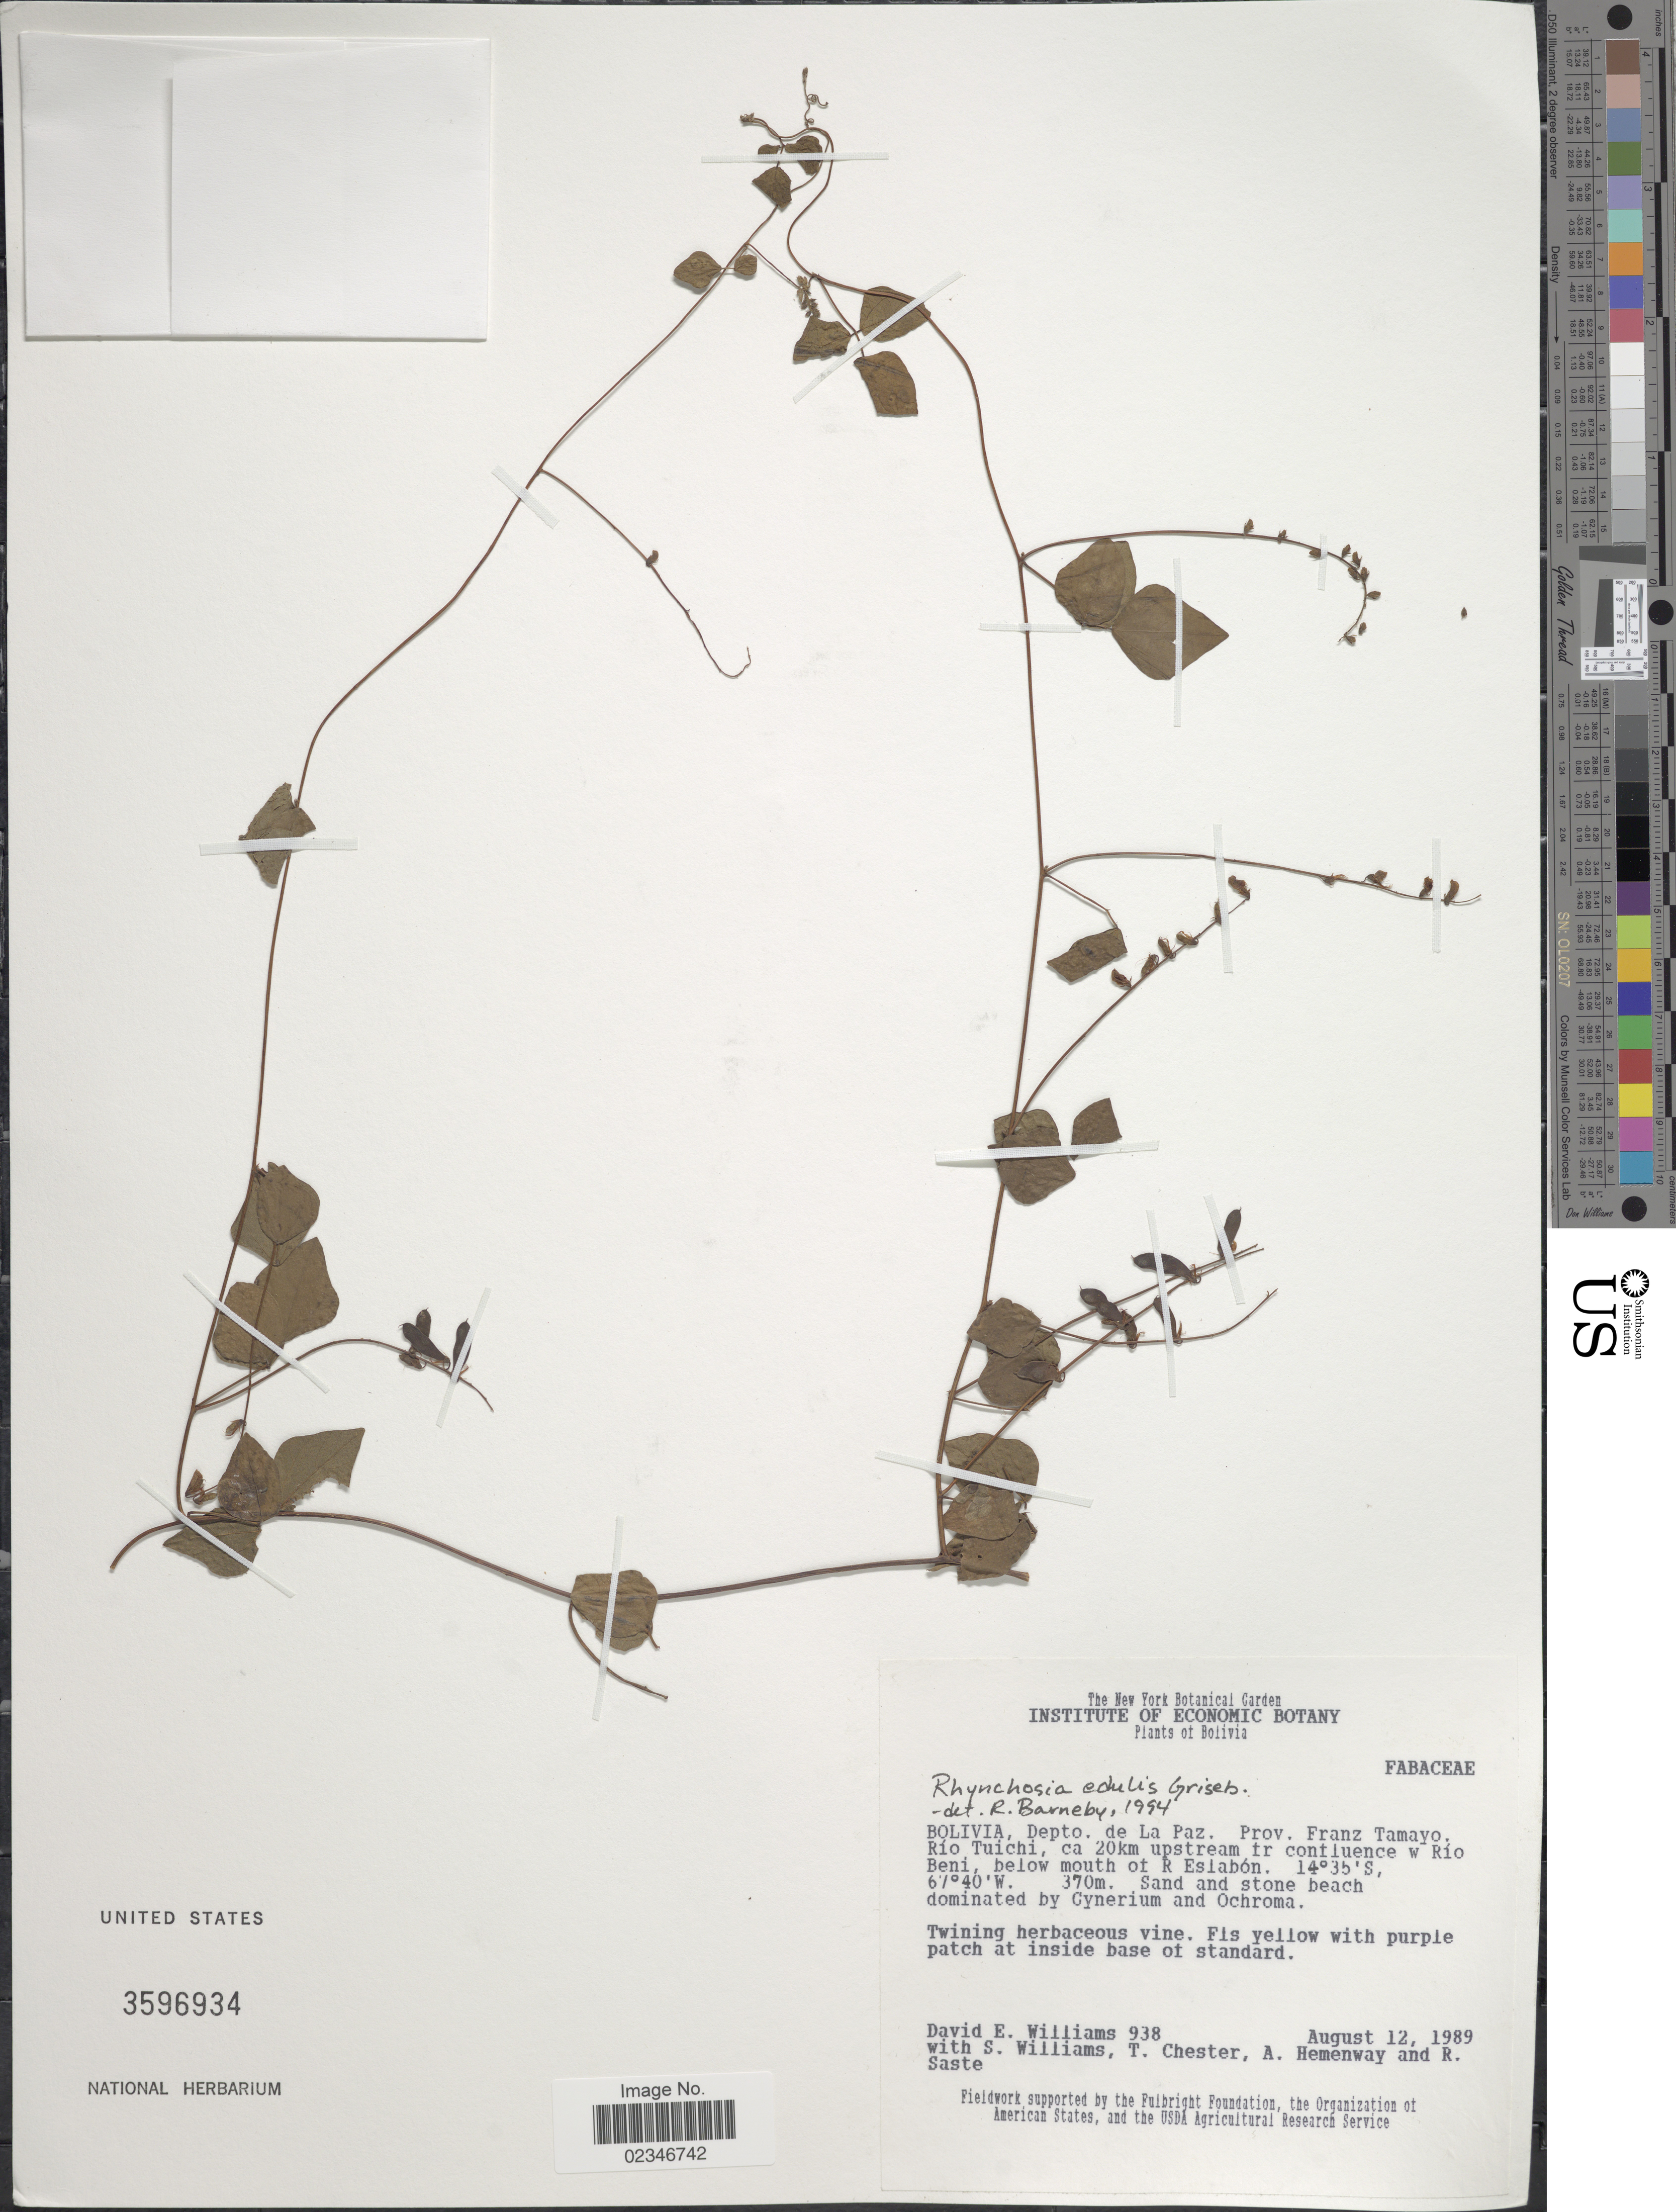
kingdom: Plantae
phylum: Tracheophyta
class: Magnoliopsida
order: Fabales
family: Fabaceae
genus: Rhynchosia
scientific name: Rhynchosia edulis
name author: Griseb.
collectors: D. E. Williams, S. Williams, T. Chester, A. Hemenway & R. Saste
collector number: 938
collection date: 1989-08-12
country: Bolivia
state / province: La Paz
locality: Depto. de La Paz, prov. Franz Tamayo, Rio Tuichi, 20 km upstream fr confluence w Rio Beni, below mouth of R Eslabon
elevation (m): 370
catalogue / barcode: US 3596934